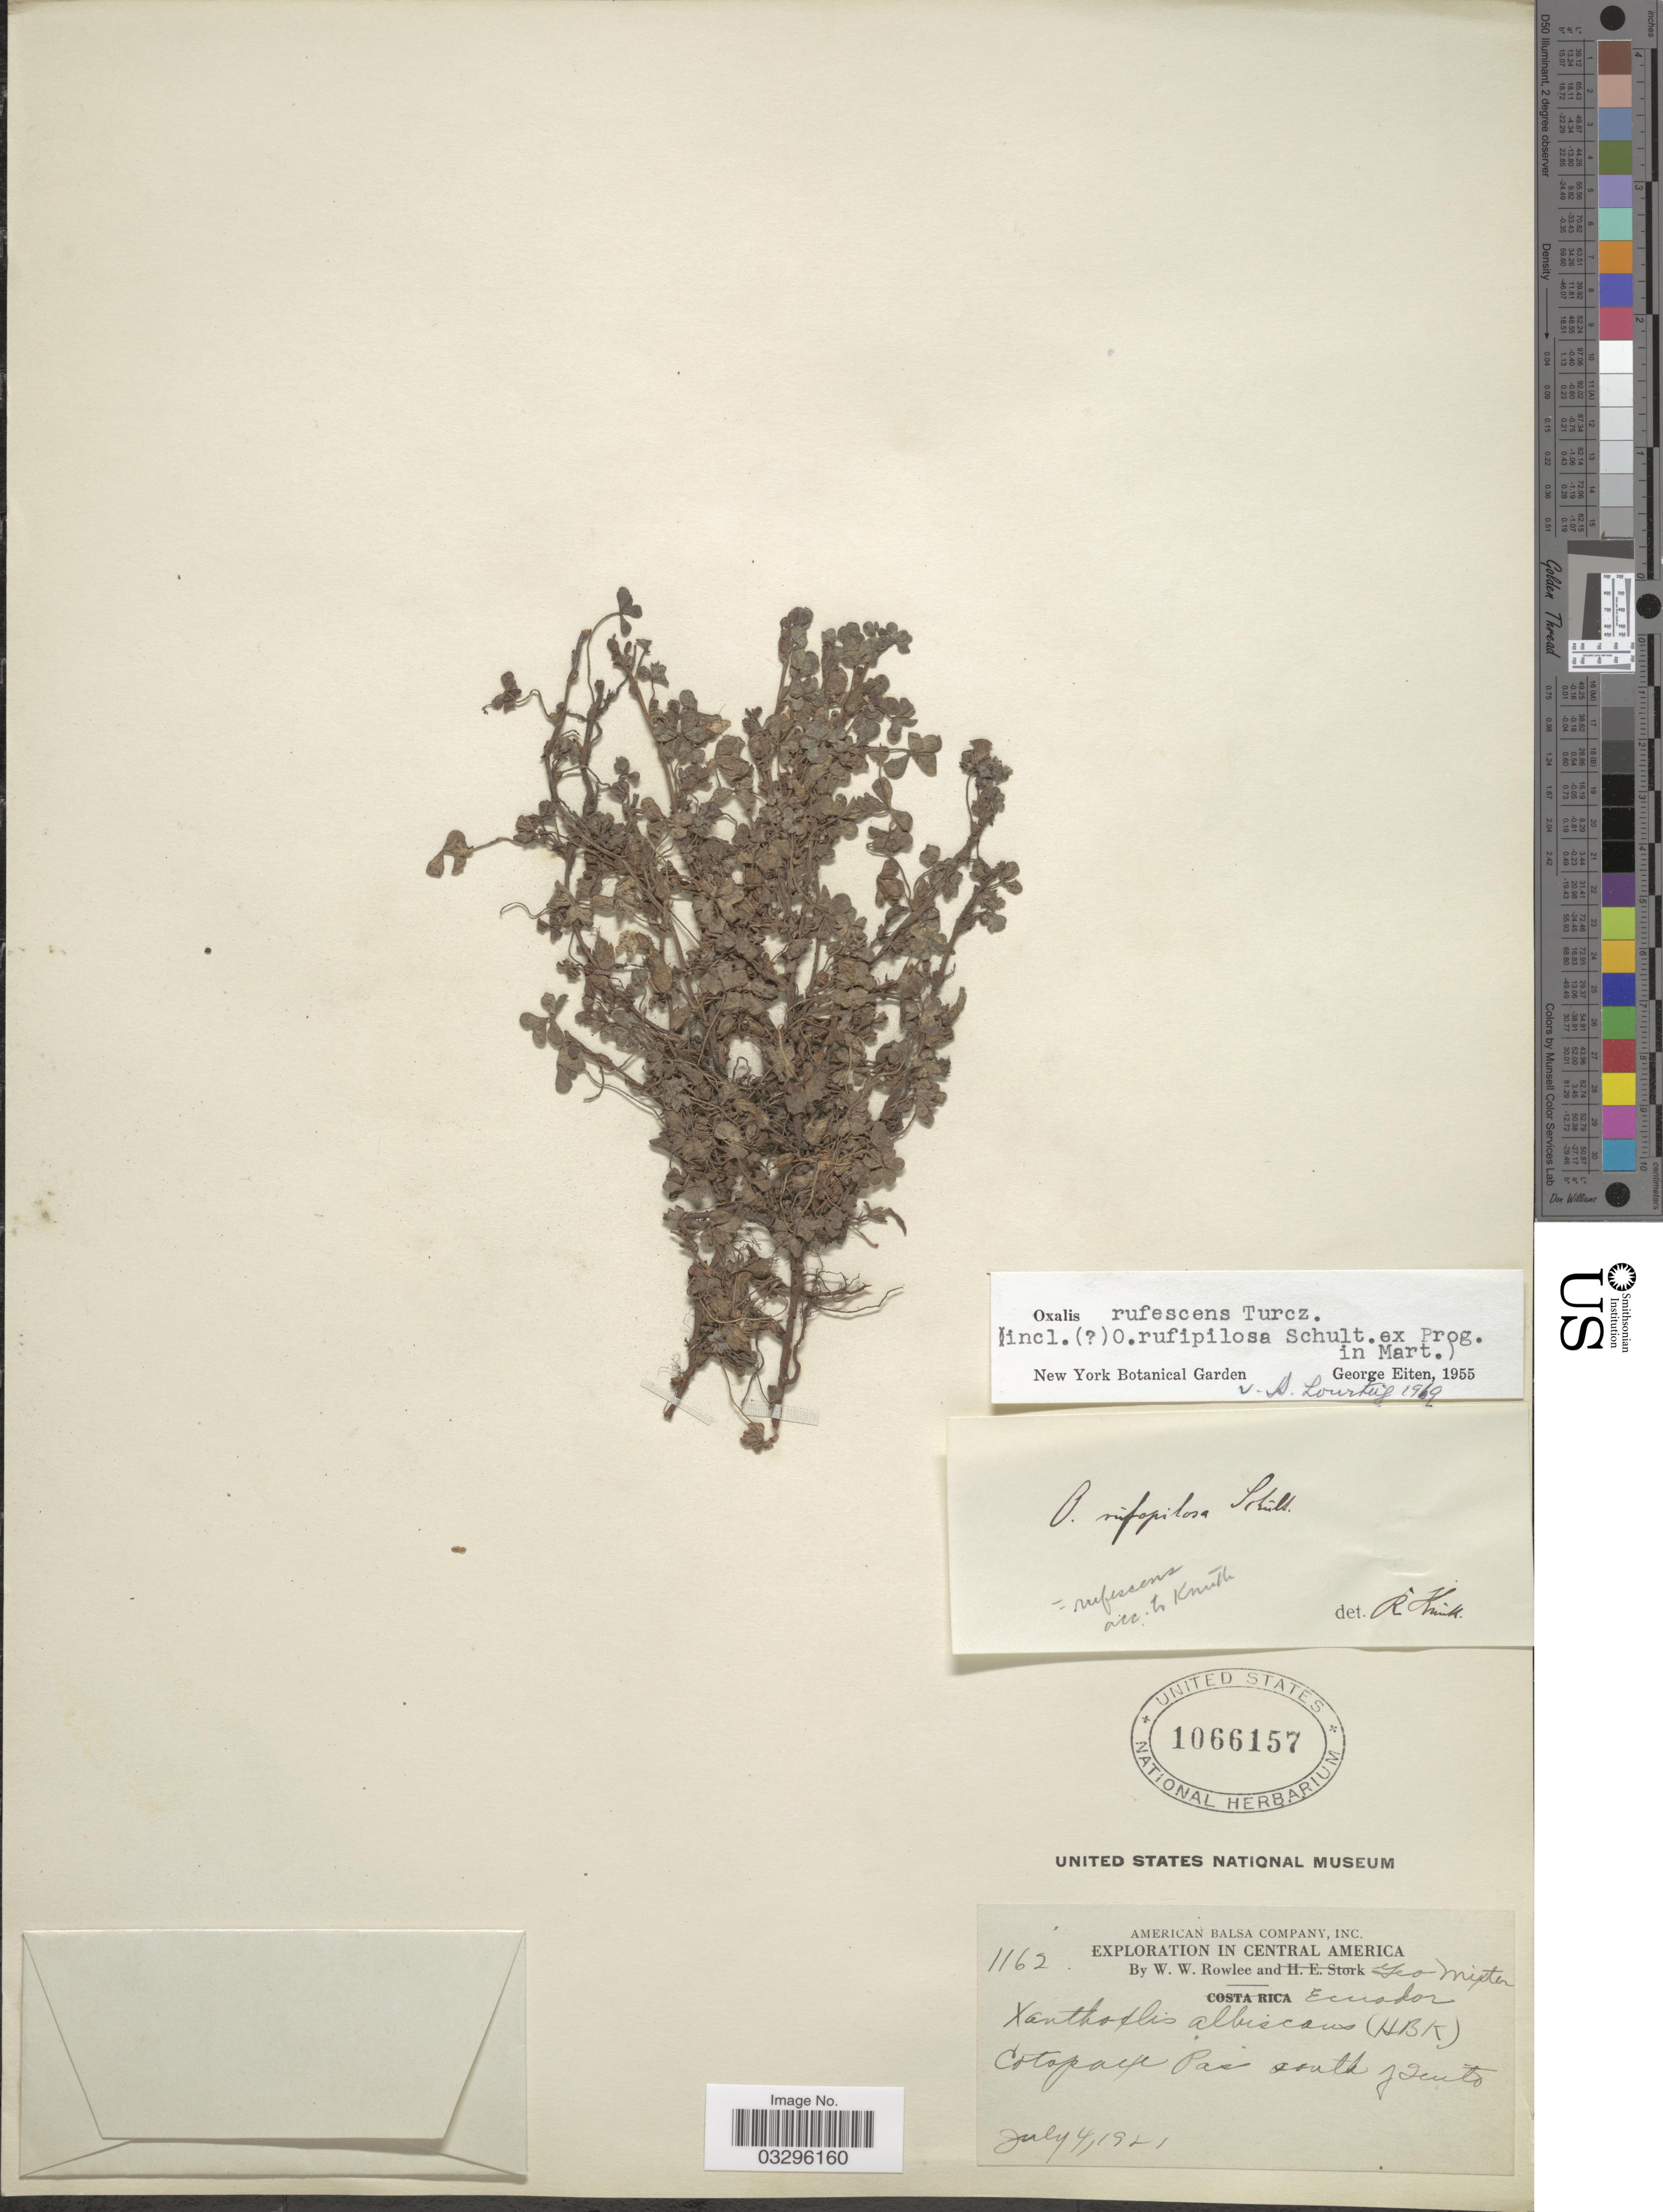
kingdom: Plantae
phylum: Tracheophyta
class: Magnoliopsida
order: Oxalidales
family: Oxalidaceae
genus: Oxalis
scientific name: Oxalis rufescens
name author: Willd. ex Zucc.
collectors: W. W. Rowlee & G. Mixter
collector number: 1162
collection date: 1921-07-04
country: Ecuador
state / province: Cotopaxi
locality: Cotopaxi Pass south of Quito.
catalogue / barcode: US 1066157